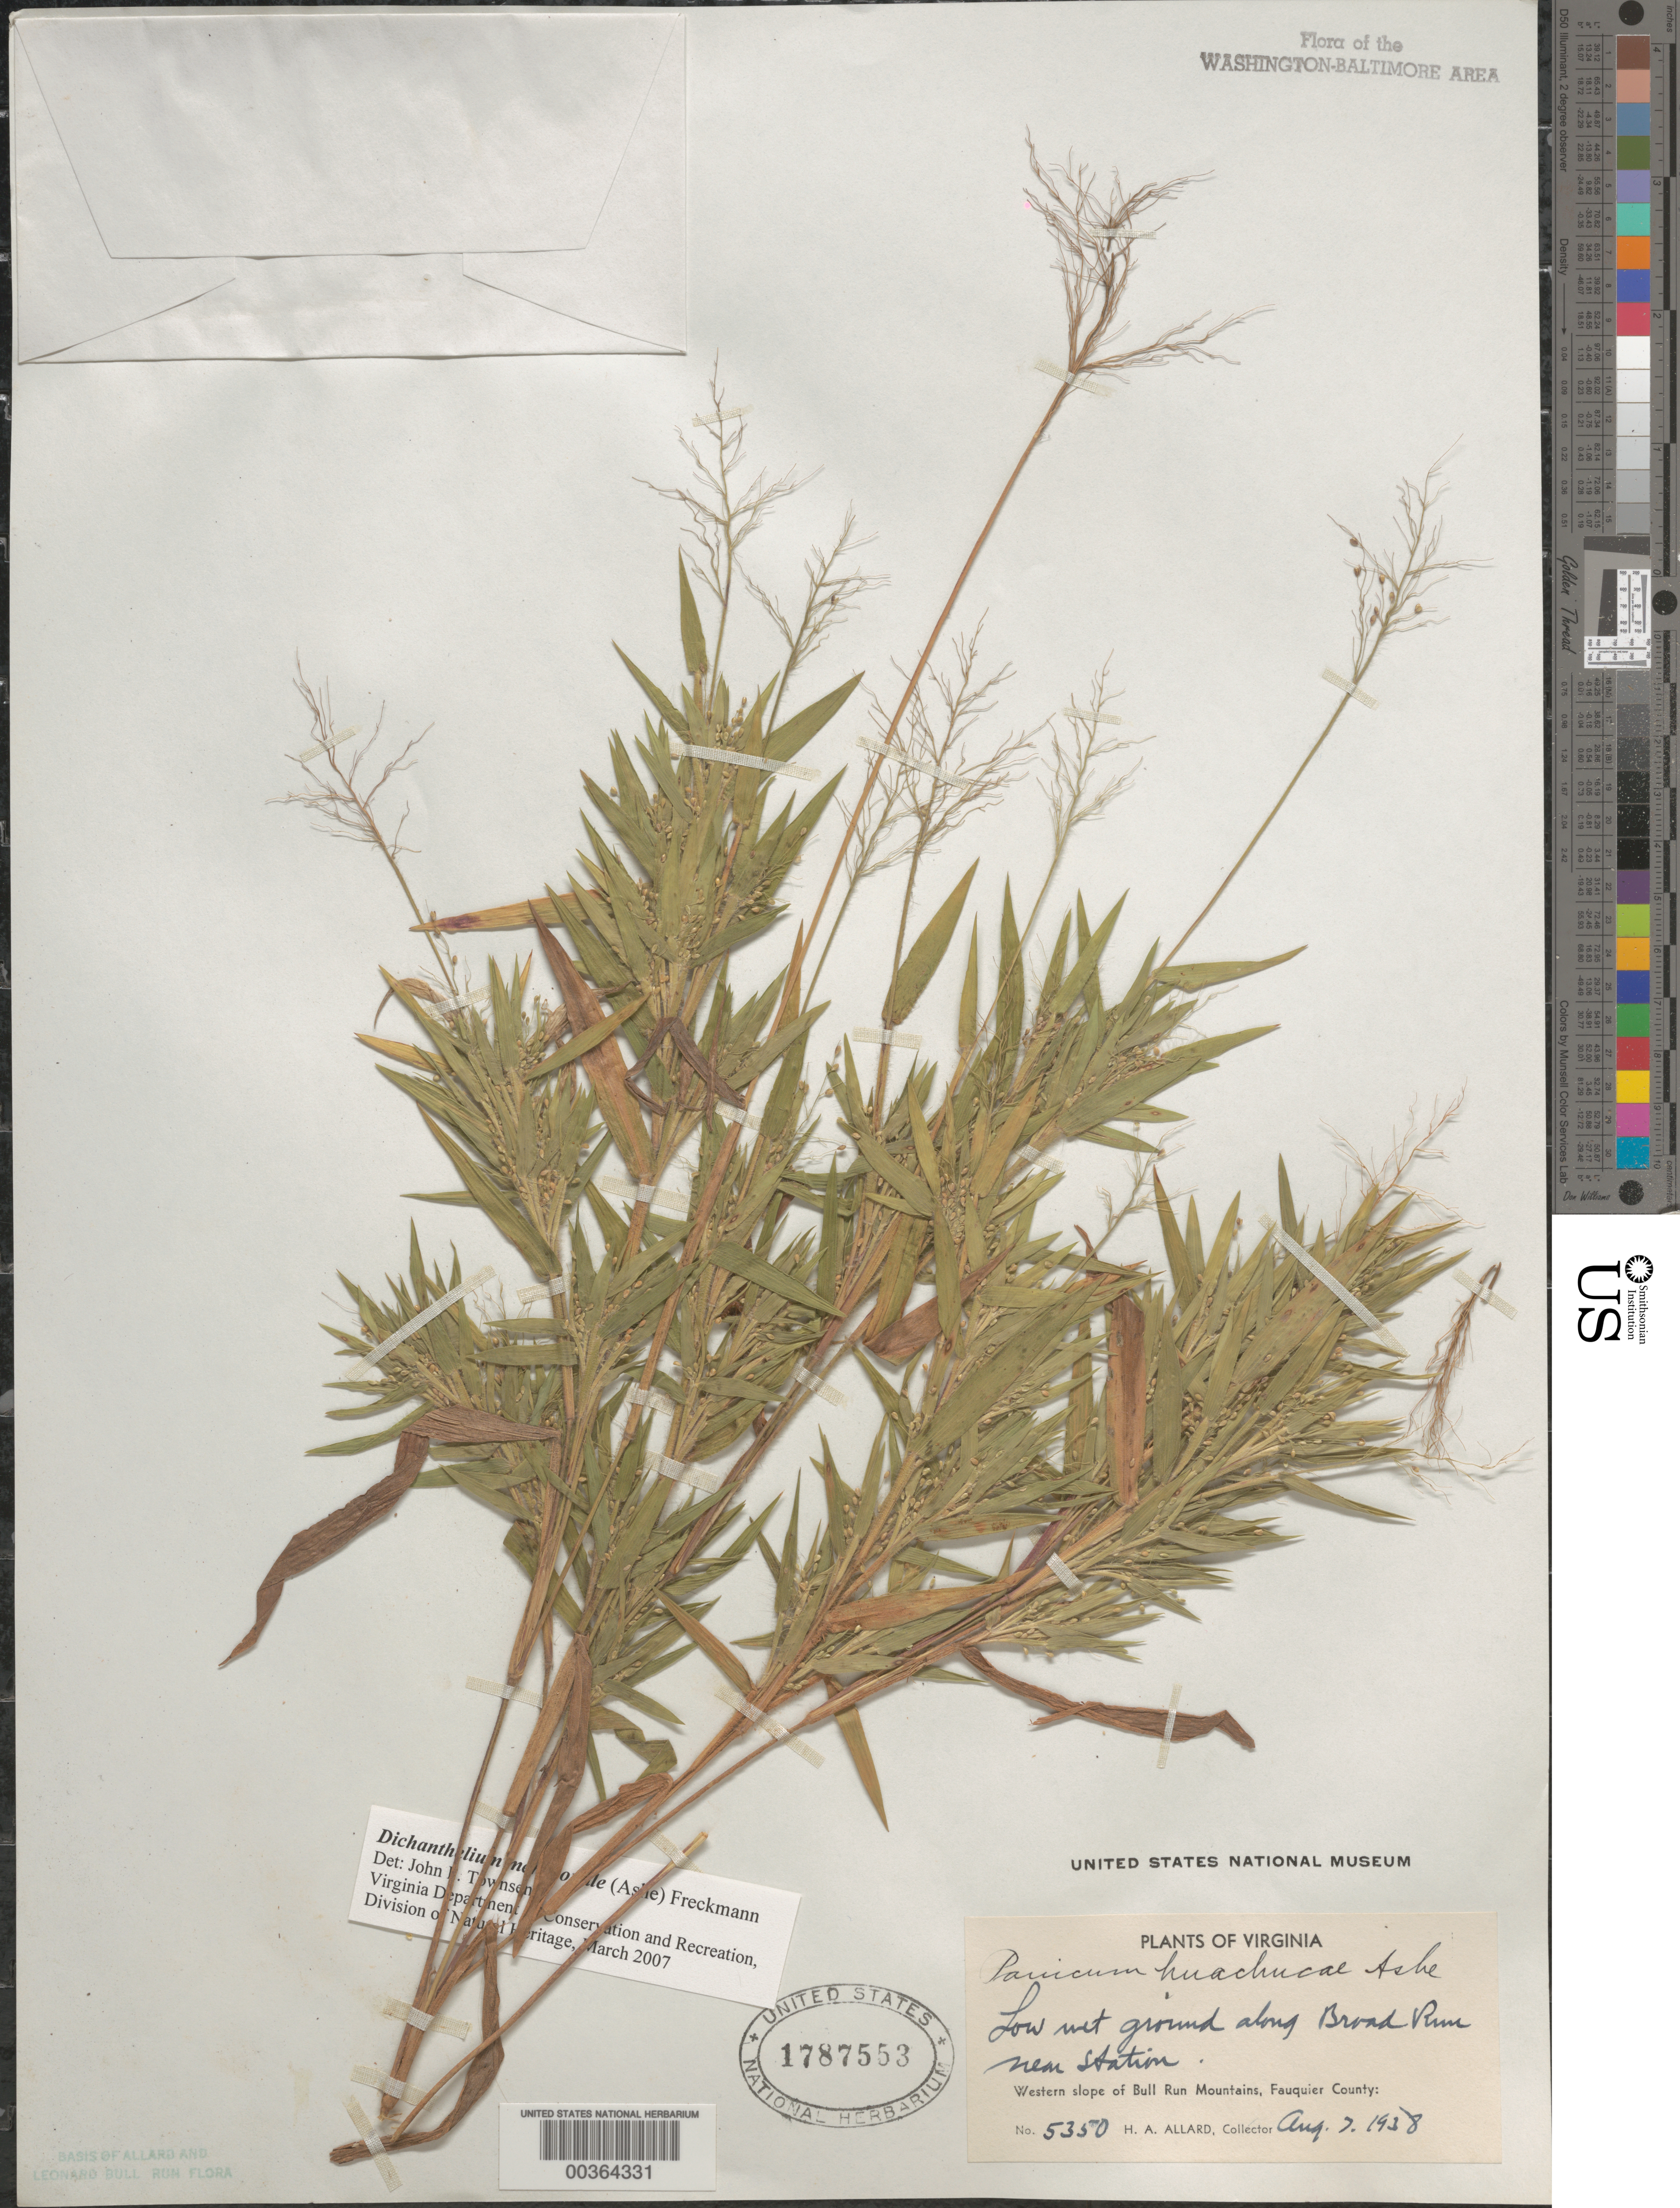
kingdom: Plantae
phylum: Tracheophyta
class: Liliopsida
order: Poales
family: Poaceae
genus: Dichanthelium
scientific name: Dichanthelium meridionale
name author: (Ashe) Freckmann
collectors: H. A. Allard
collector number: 5350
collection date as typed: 07 Aug 1938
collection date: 1938-08-07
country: United States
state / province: Virginia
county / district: Fauquier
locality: Broad Run near Station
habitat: Low wet ground along run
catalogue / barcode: US 1787553